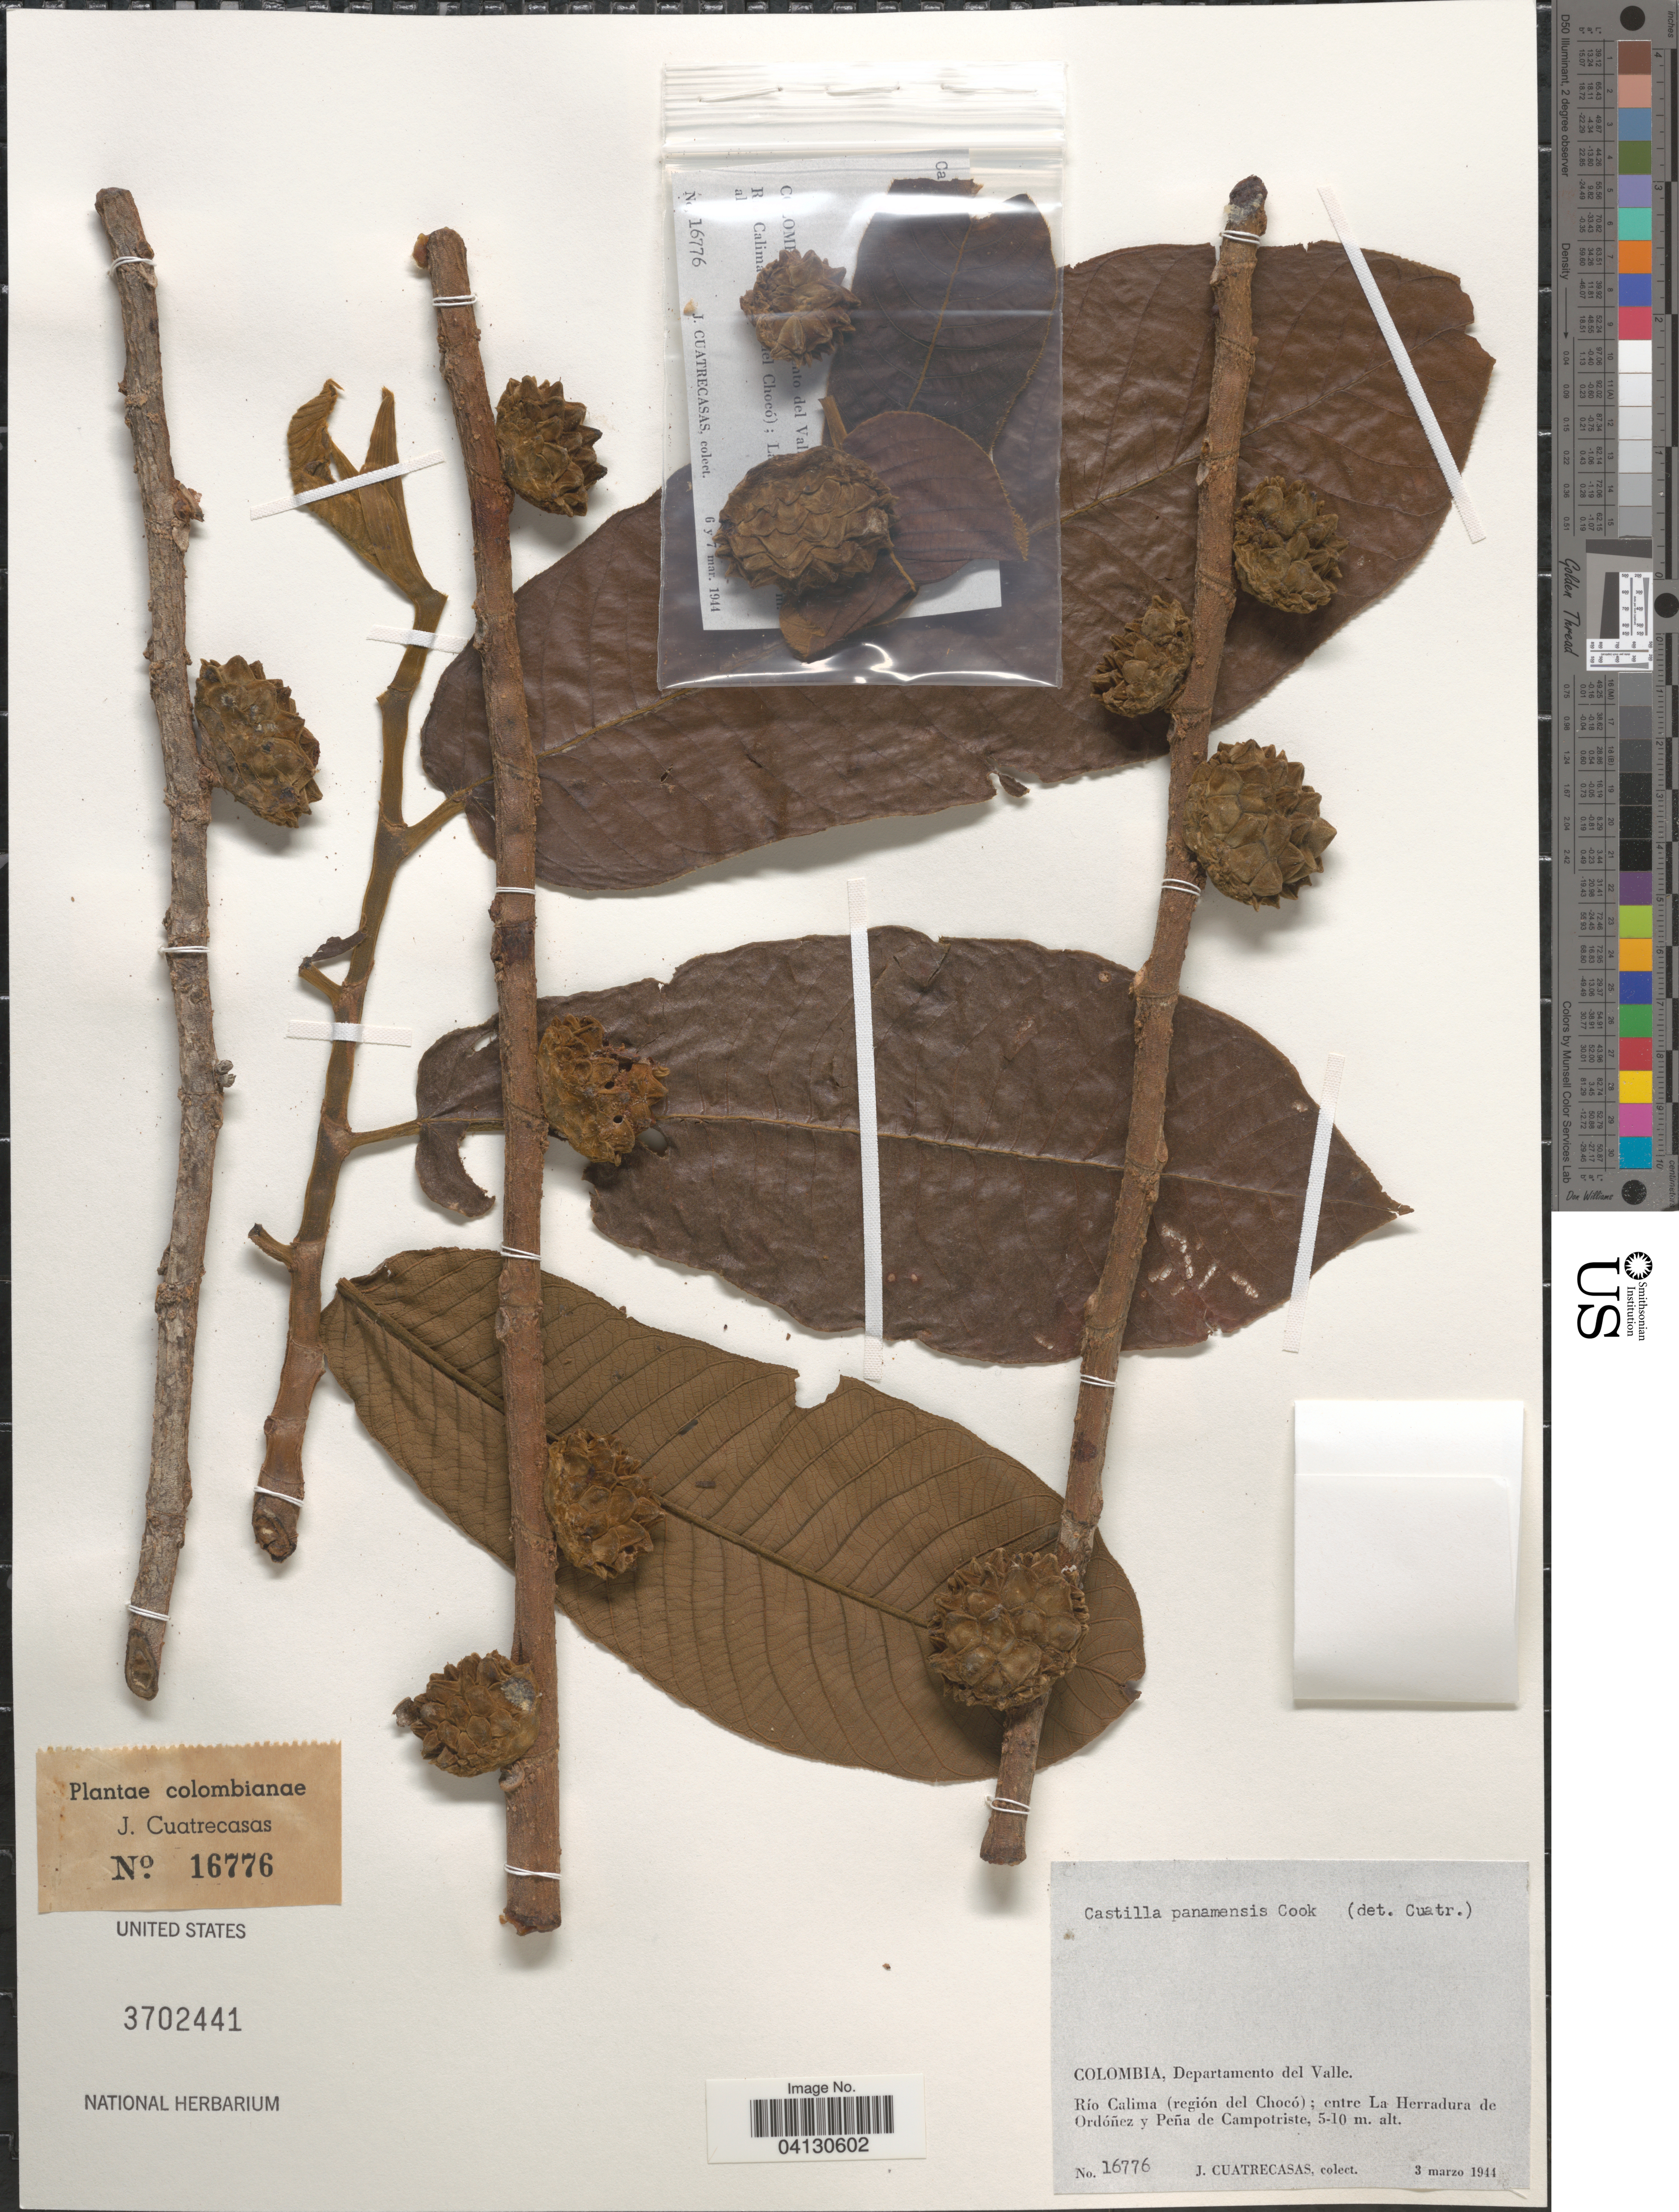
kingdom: Plantae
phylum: Tracheophyta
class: Magnoliopsida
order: Rosales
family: Moraceae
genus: Castilla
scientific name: Castilla panamensis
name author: O.F. Cook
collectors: J. Cuatrecasas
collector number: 16776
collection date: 1944-03-03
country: Colombia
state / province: Valle del Cauca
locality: Departamento del Valle. Río Calima (región del Chocó); entre La Herradura de Ordóñez y Peña de Campotriste.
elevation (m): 5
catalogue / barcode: US 3702441